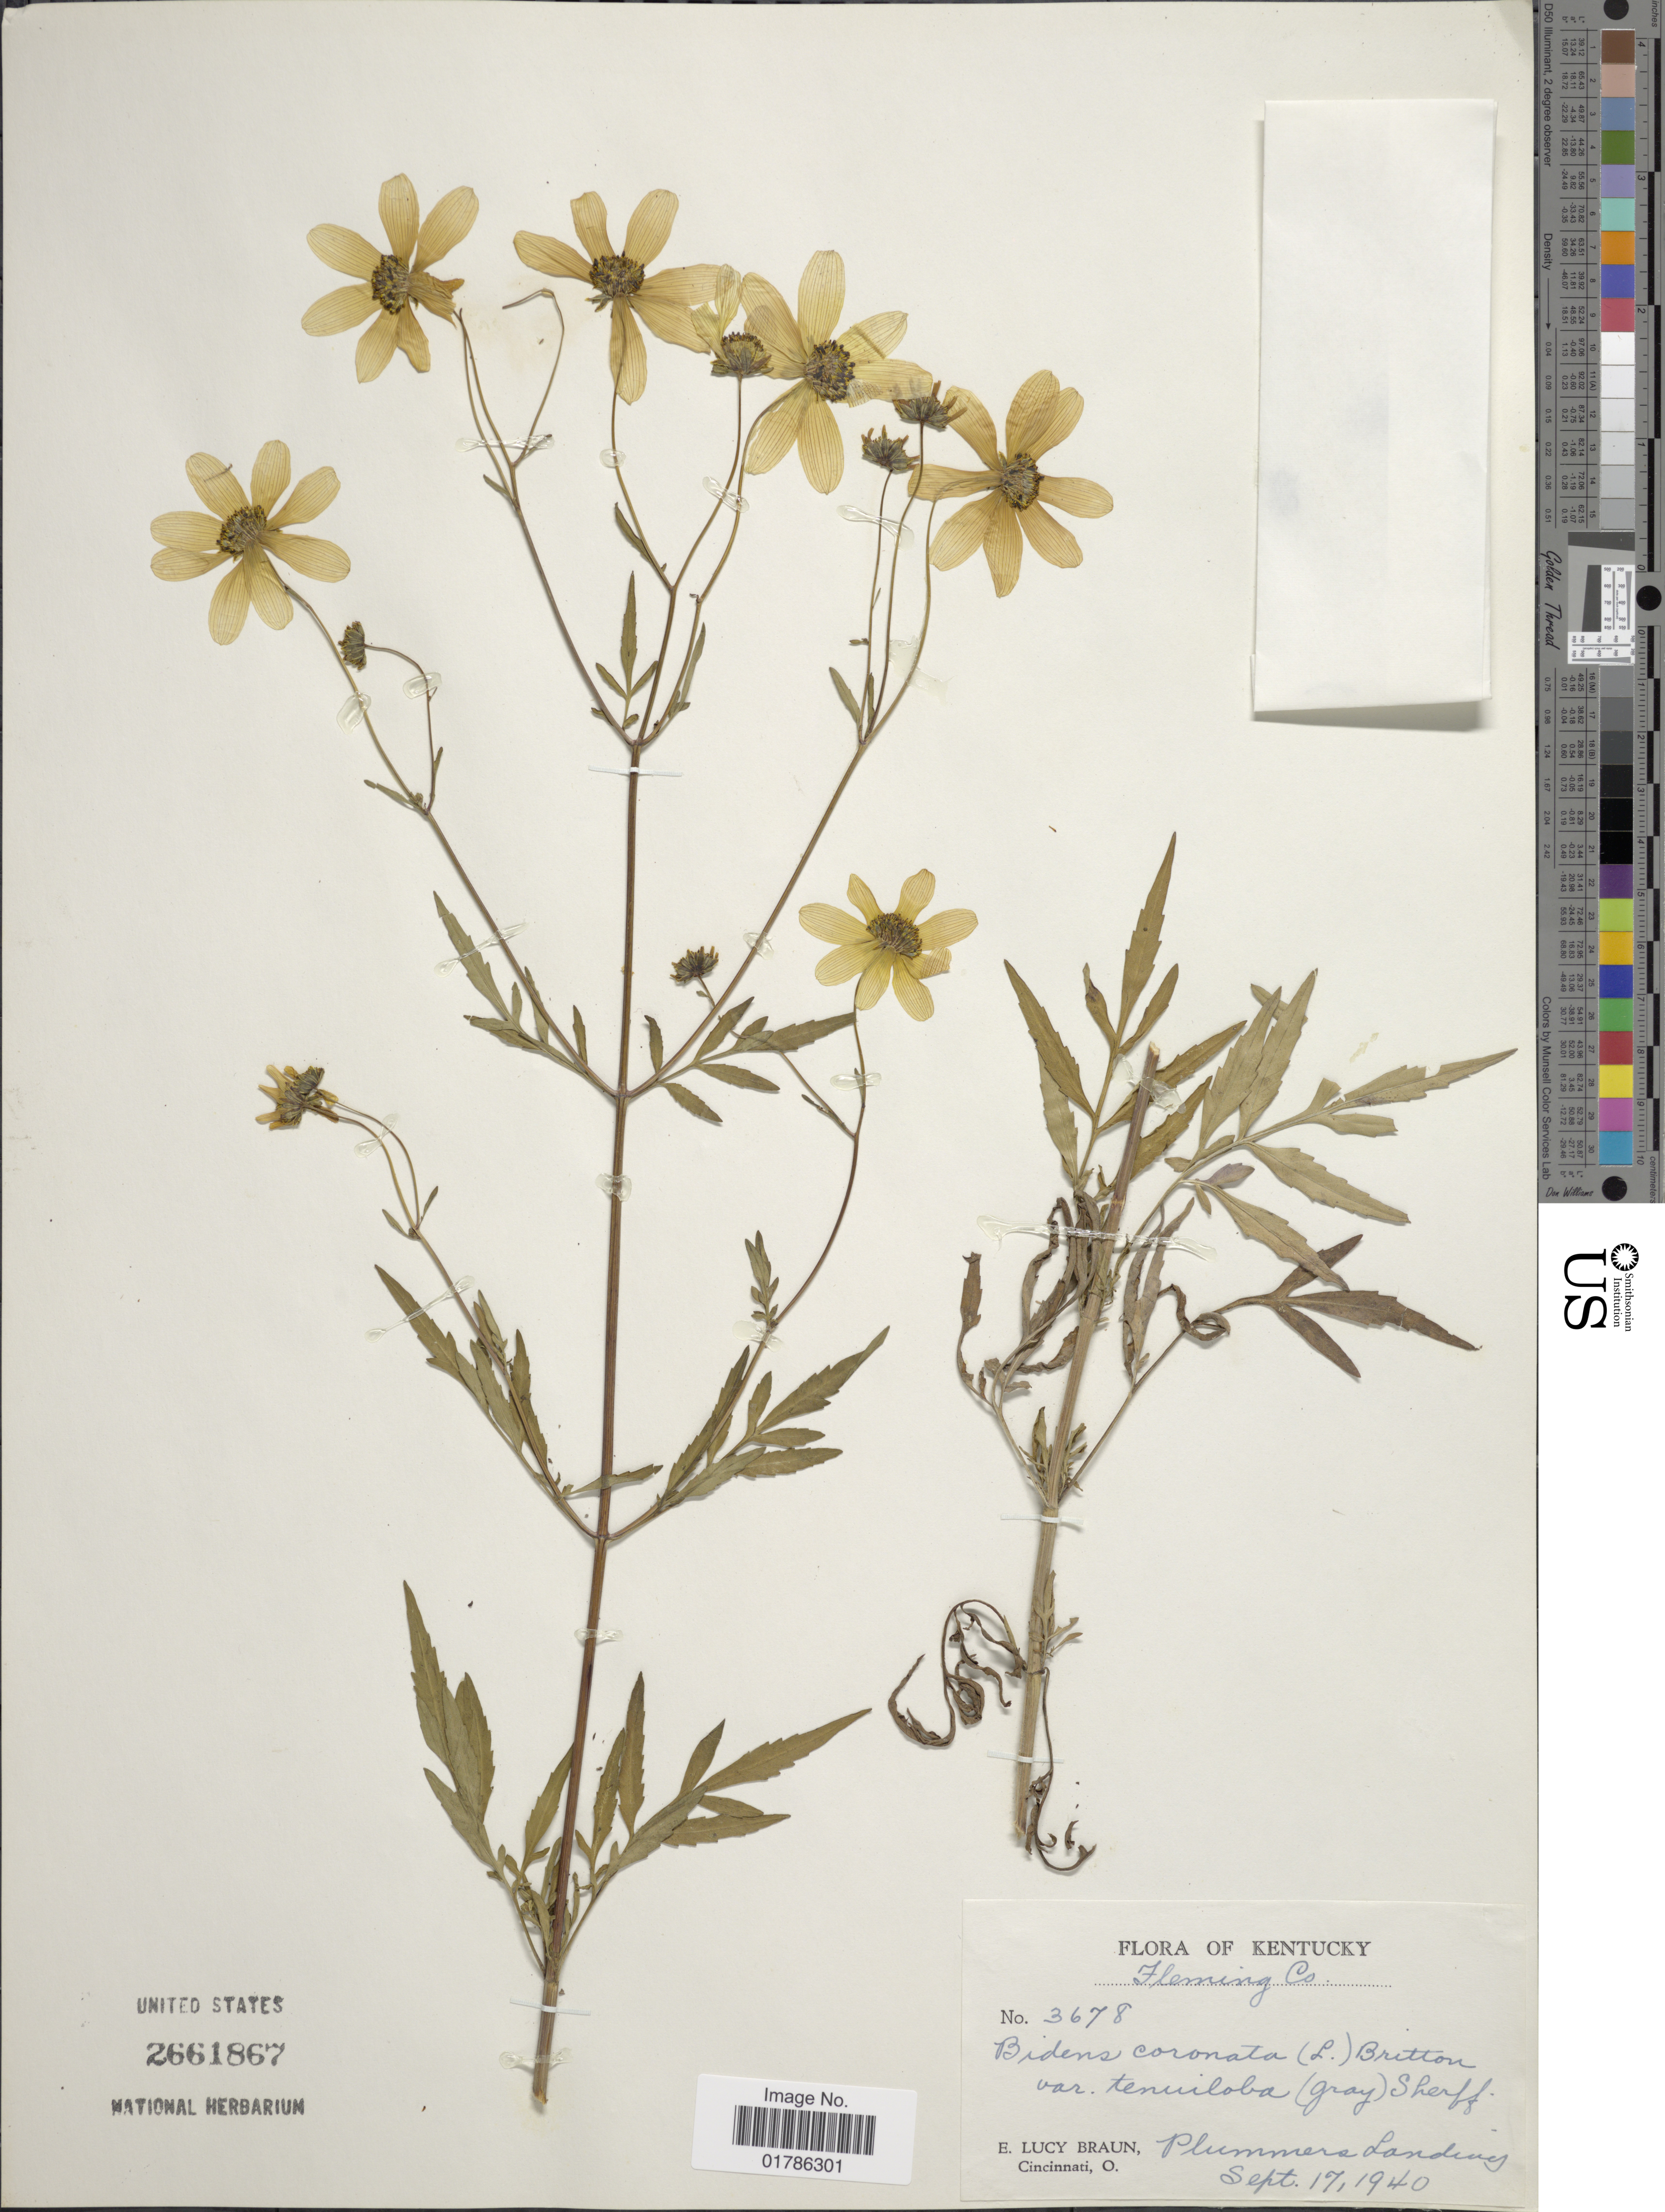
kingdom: Plantae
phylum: Tracheophyta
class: Magnoliopsida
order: Asterales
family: Asteraceae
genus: Bidens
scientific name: Bidens coronata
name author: (L.) Britton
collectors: E. L. Braun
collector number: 3678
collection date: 1940-09-17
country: United States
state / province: Kentucky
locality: Fleming Co., Plummers Landing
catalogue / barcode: US 2661867